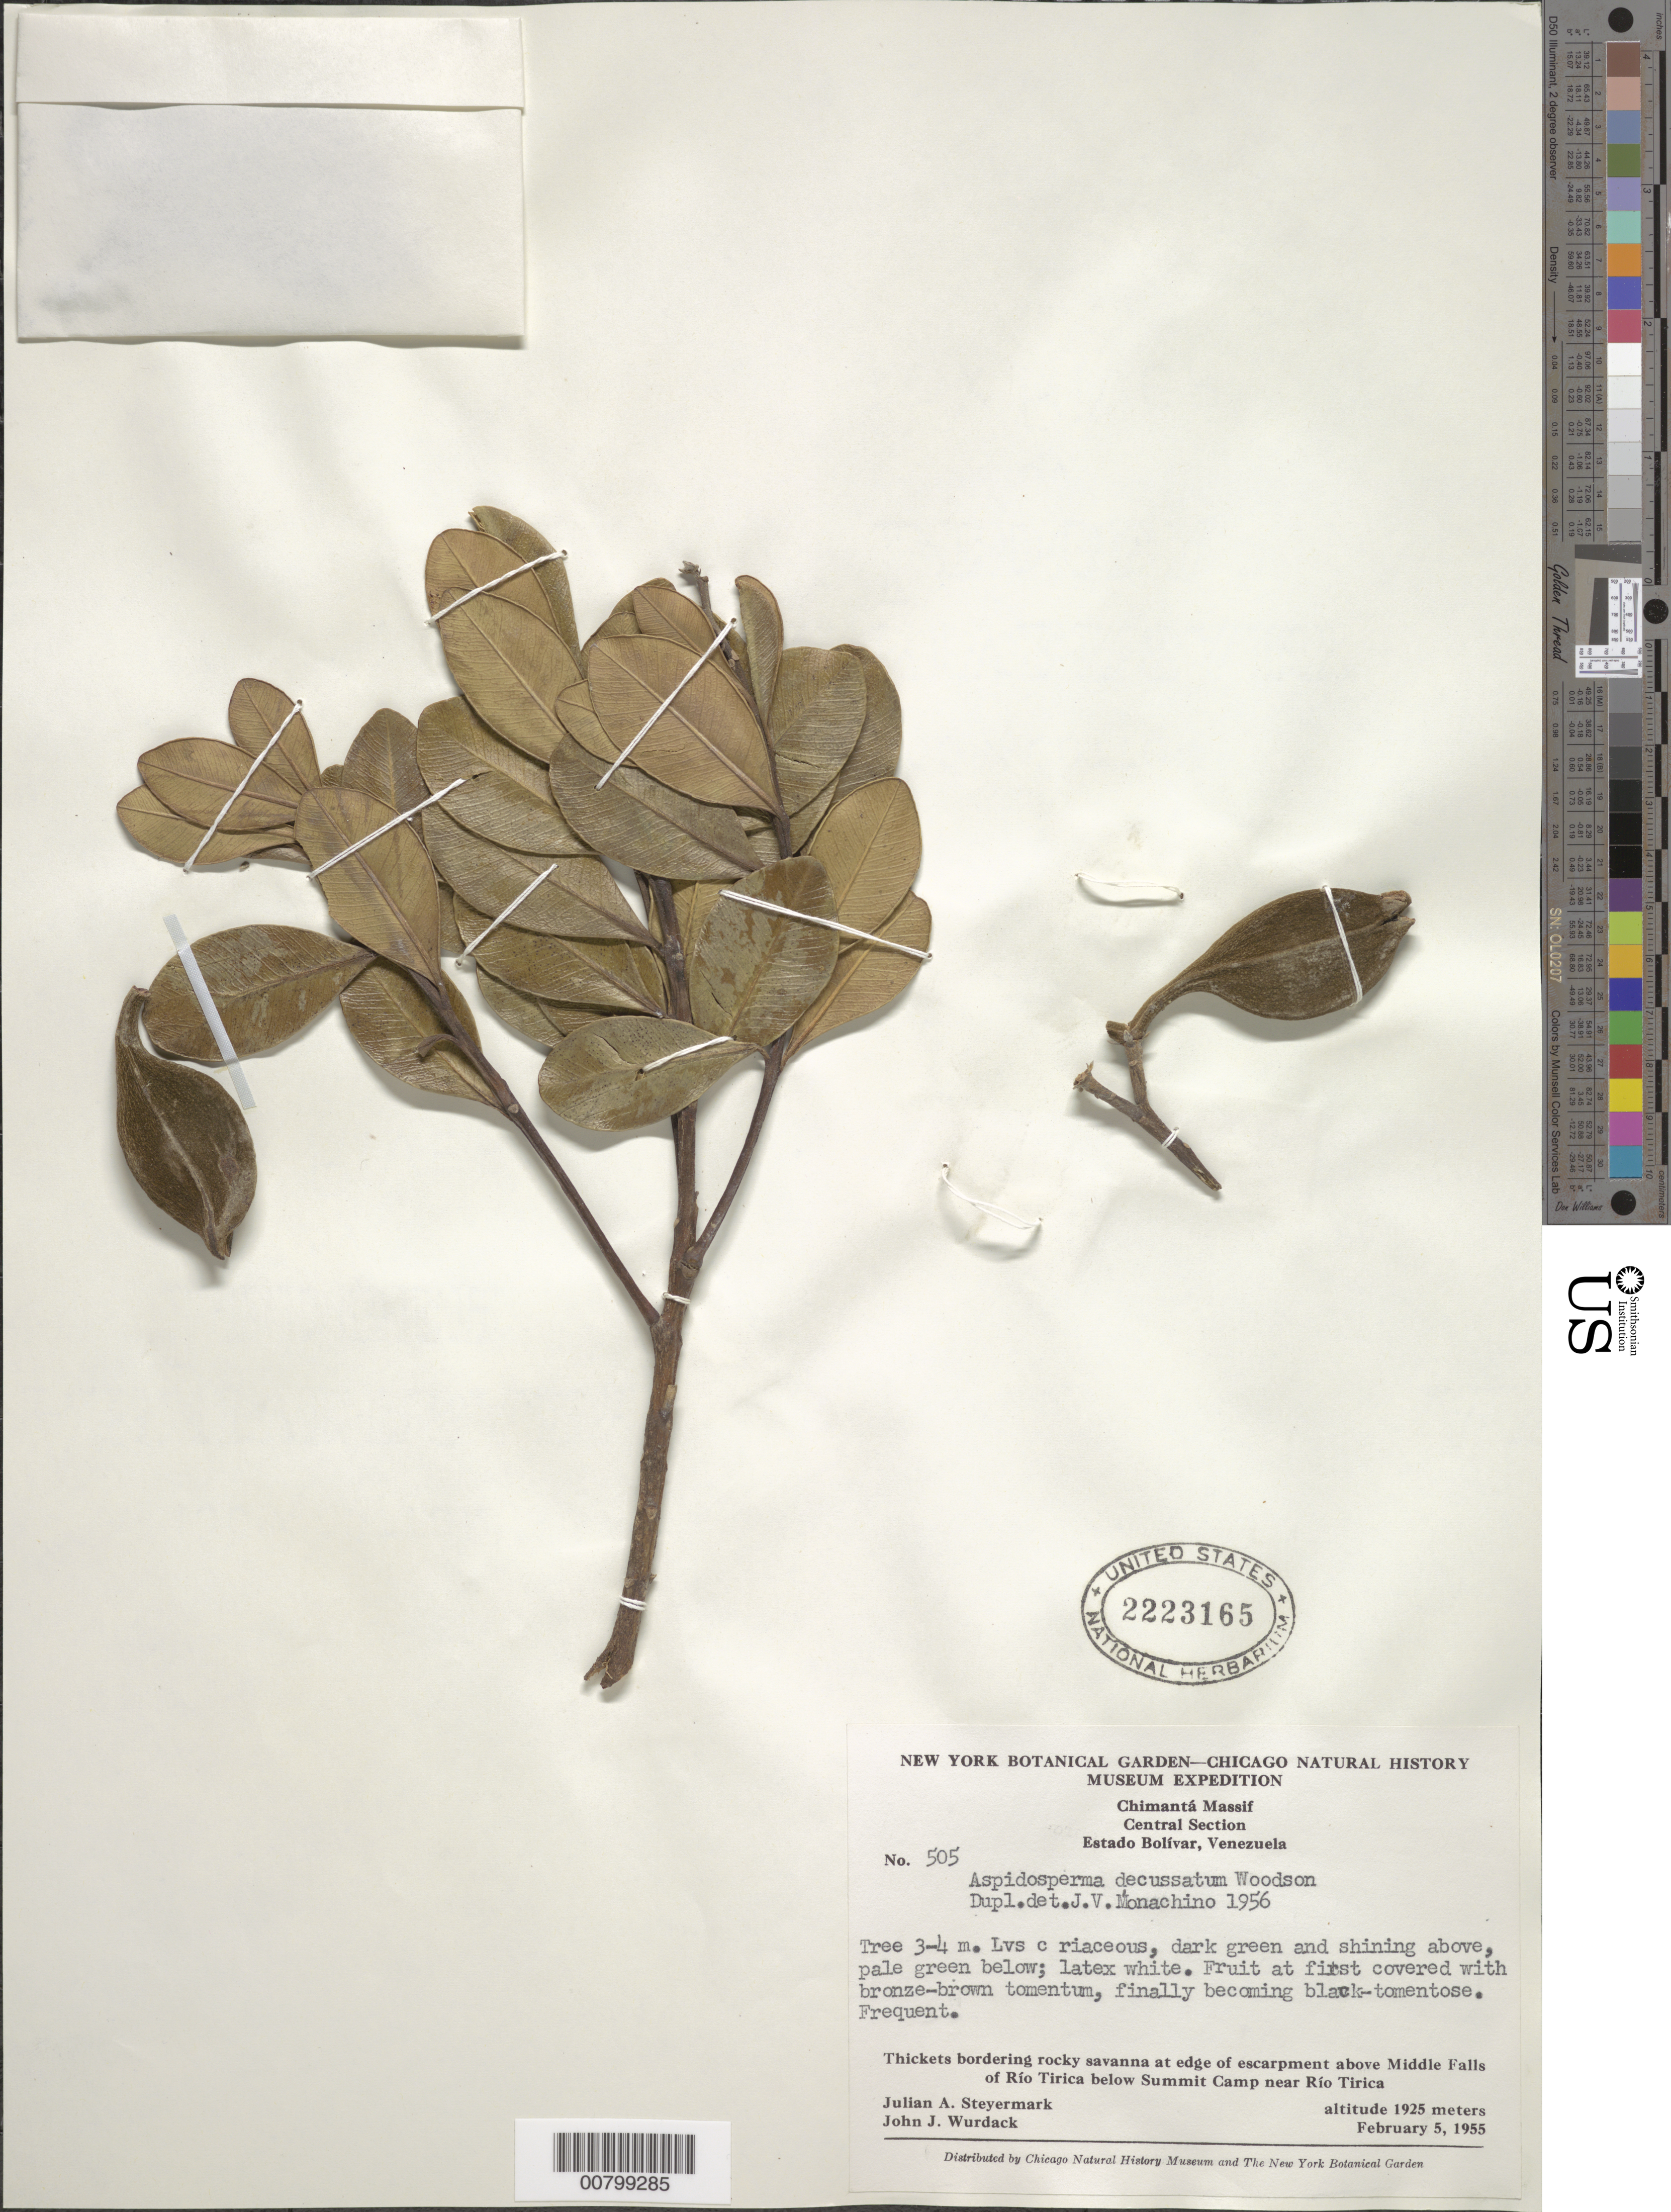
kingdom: Plantae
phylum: Tracheophyta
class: Magnoliopsida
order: Gentianales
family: Apocynaceae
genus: Aspidosperma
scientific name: Aspidosperma decussatum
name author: Woodson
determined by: Monachino, J. V.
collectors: J. Steyermark & J. J. Wurdack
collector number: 55 505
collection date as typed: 5-Feb-55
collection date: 1955-02-05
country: Venezuela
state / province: Bolívar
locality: Chimantá Massif, Central section, below summit camp above middle falls near Río Tirica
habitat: Thickets bordering rocky savanna at edge of escarpment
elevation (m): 1925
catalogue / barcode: US 2223165